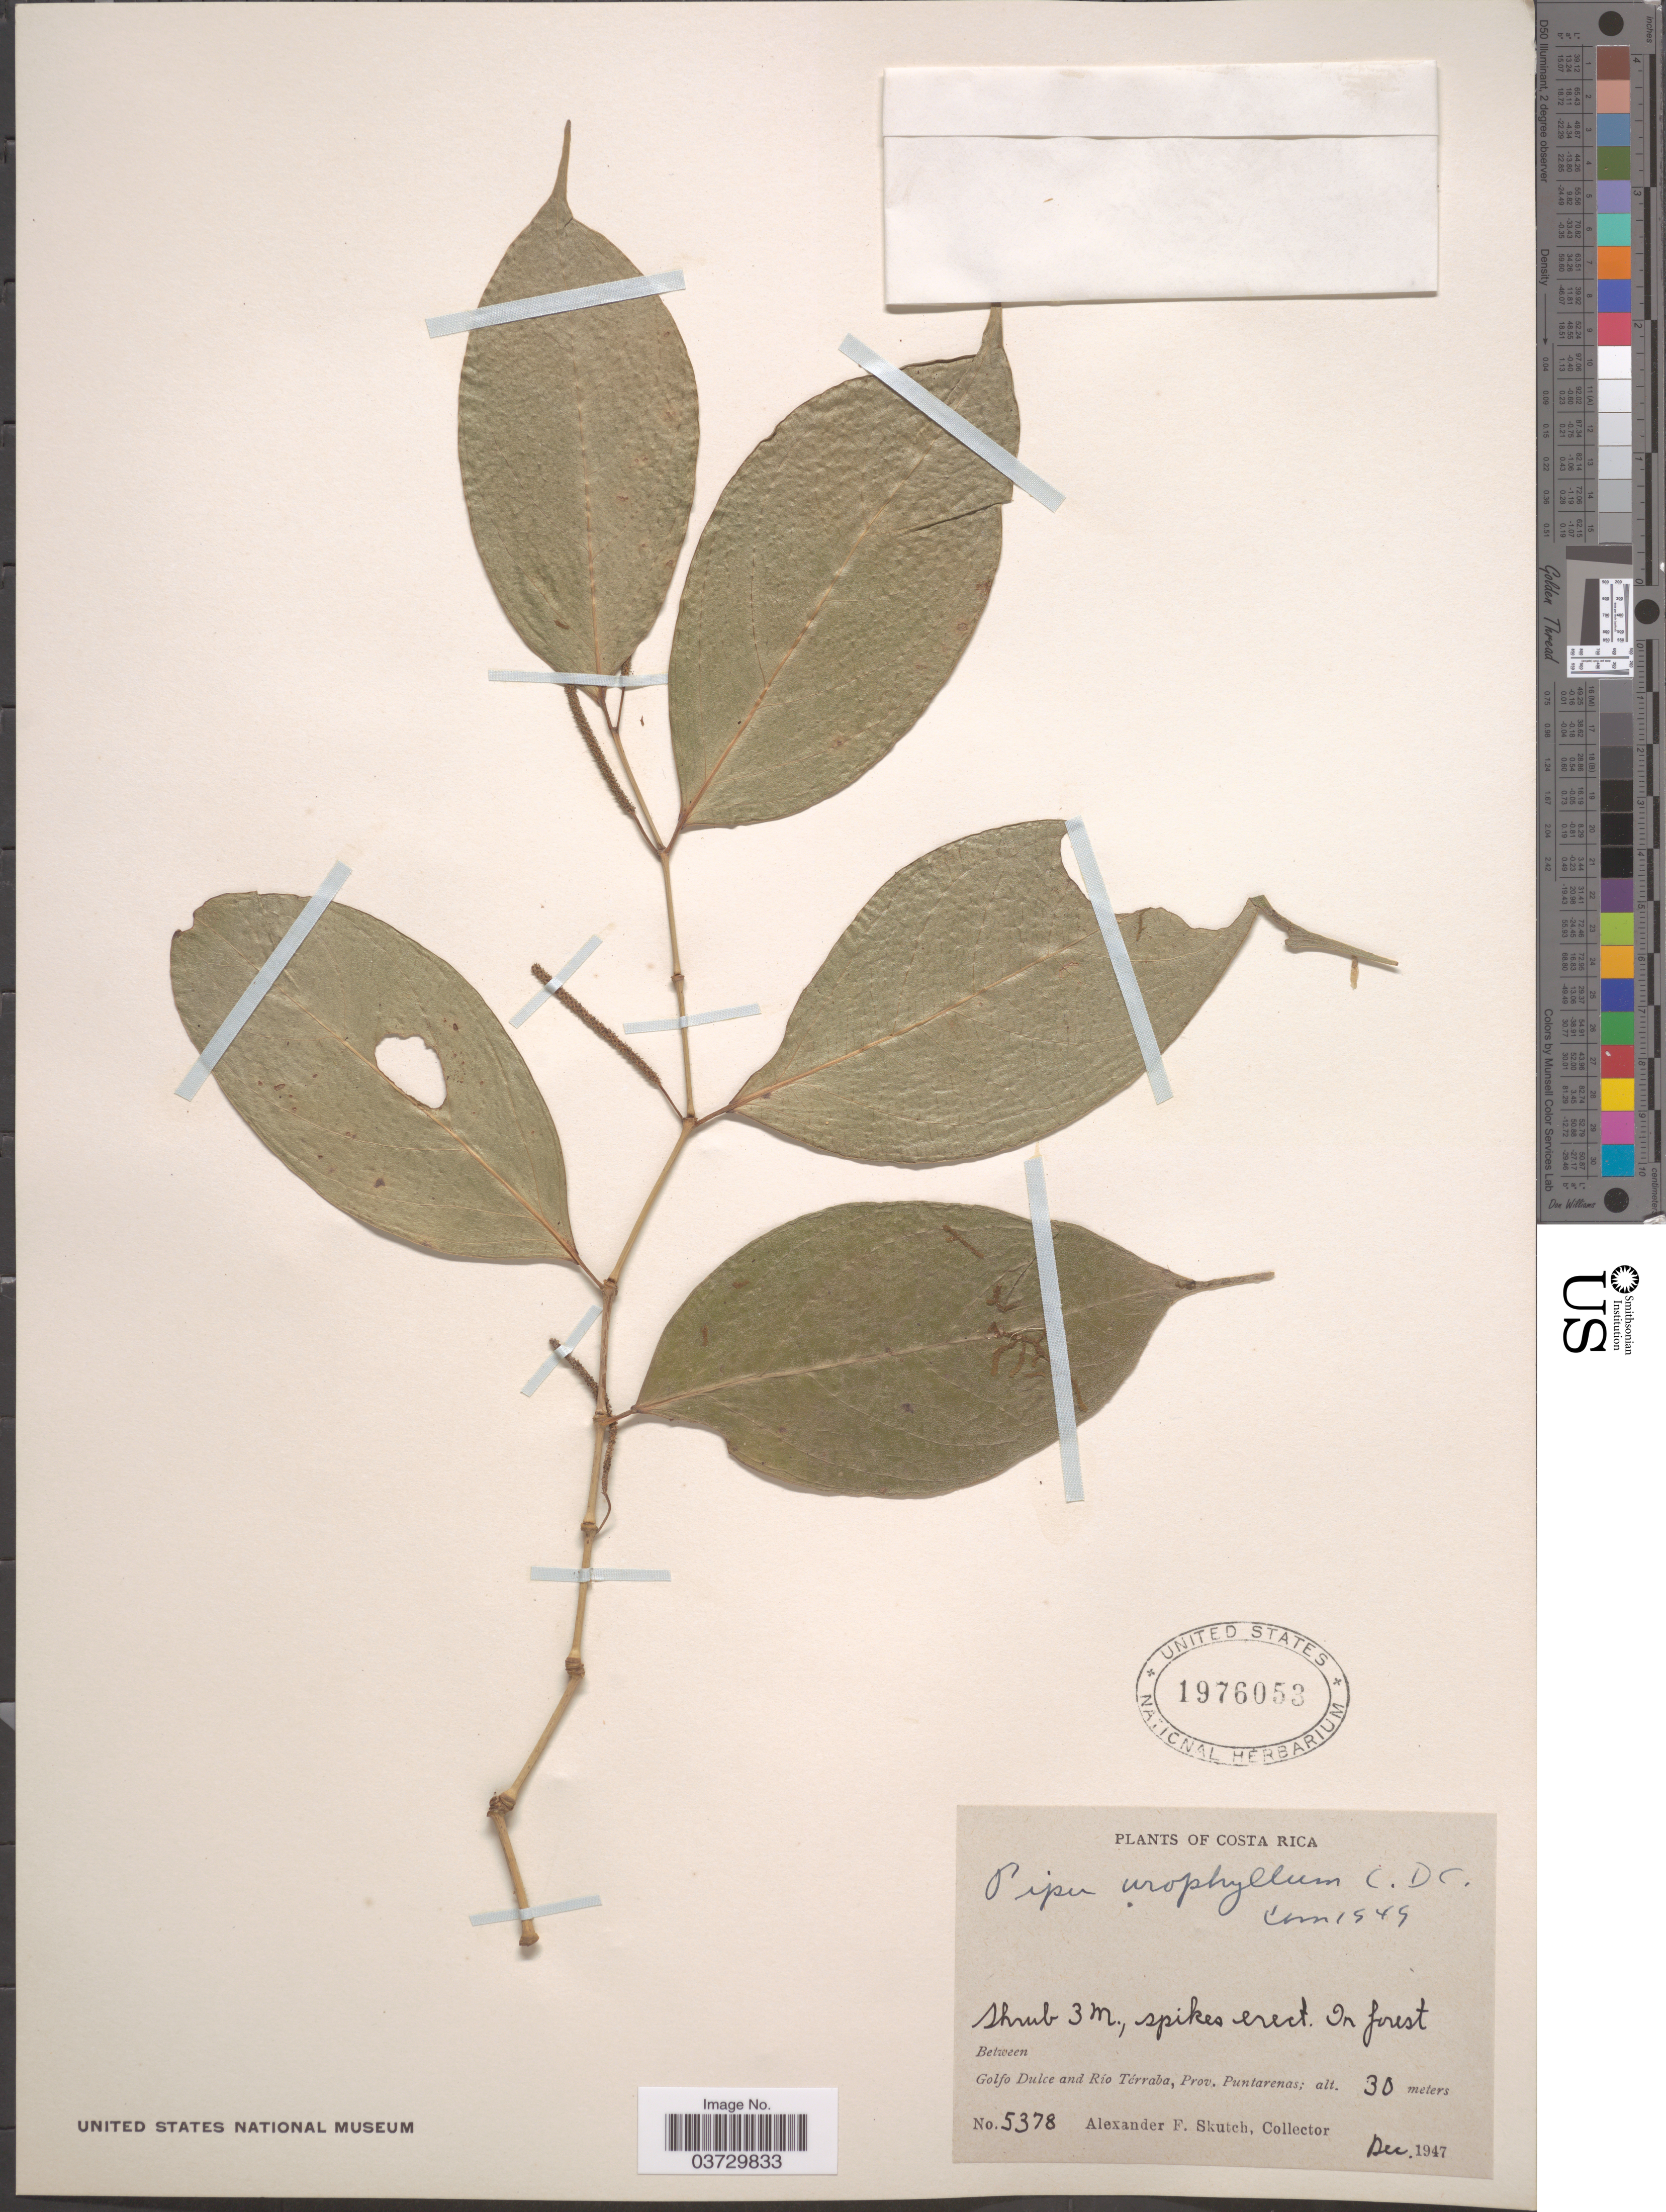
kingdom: Plantae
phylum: Tracheophyta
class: Magnoliopsida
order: Piperales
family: Piperaceae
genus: Piper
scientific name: Piper urophyllum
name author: DC.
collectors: A. F. Skutch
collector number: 5378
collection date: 1947-12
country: Costa Rica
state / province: Puntarenas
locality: Between Golfo Dulce and Río Térraba.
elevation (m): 30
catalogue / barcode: US 1976053